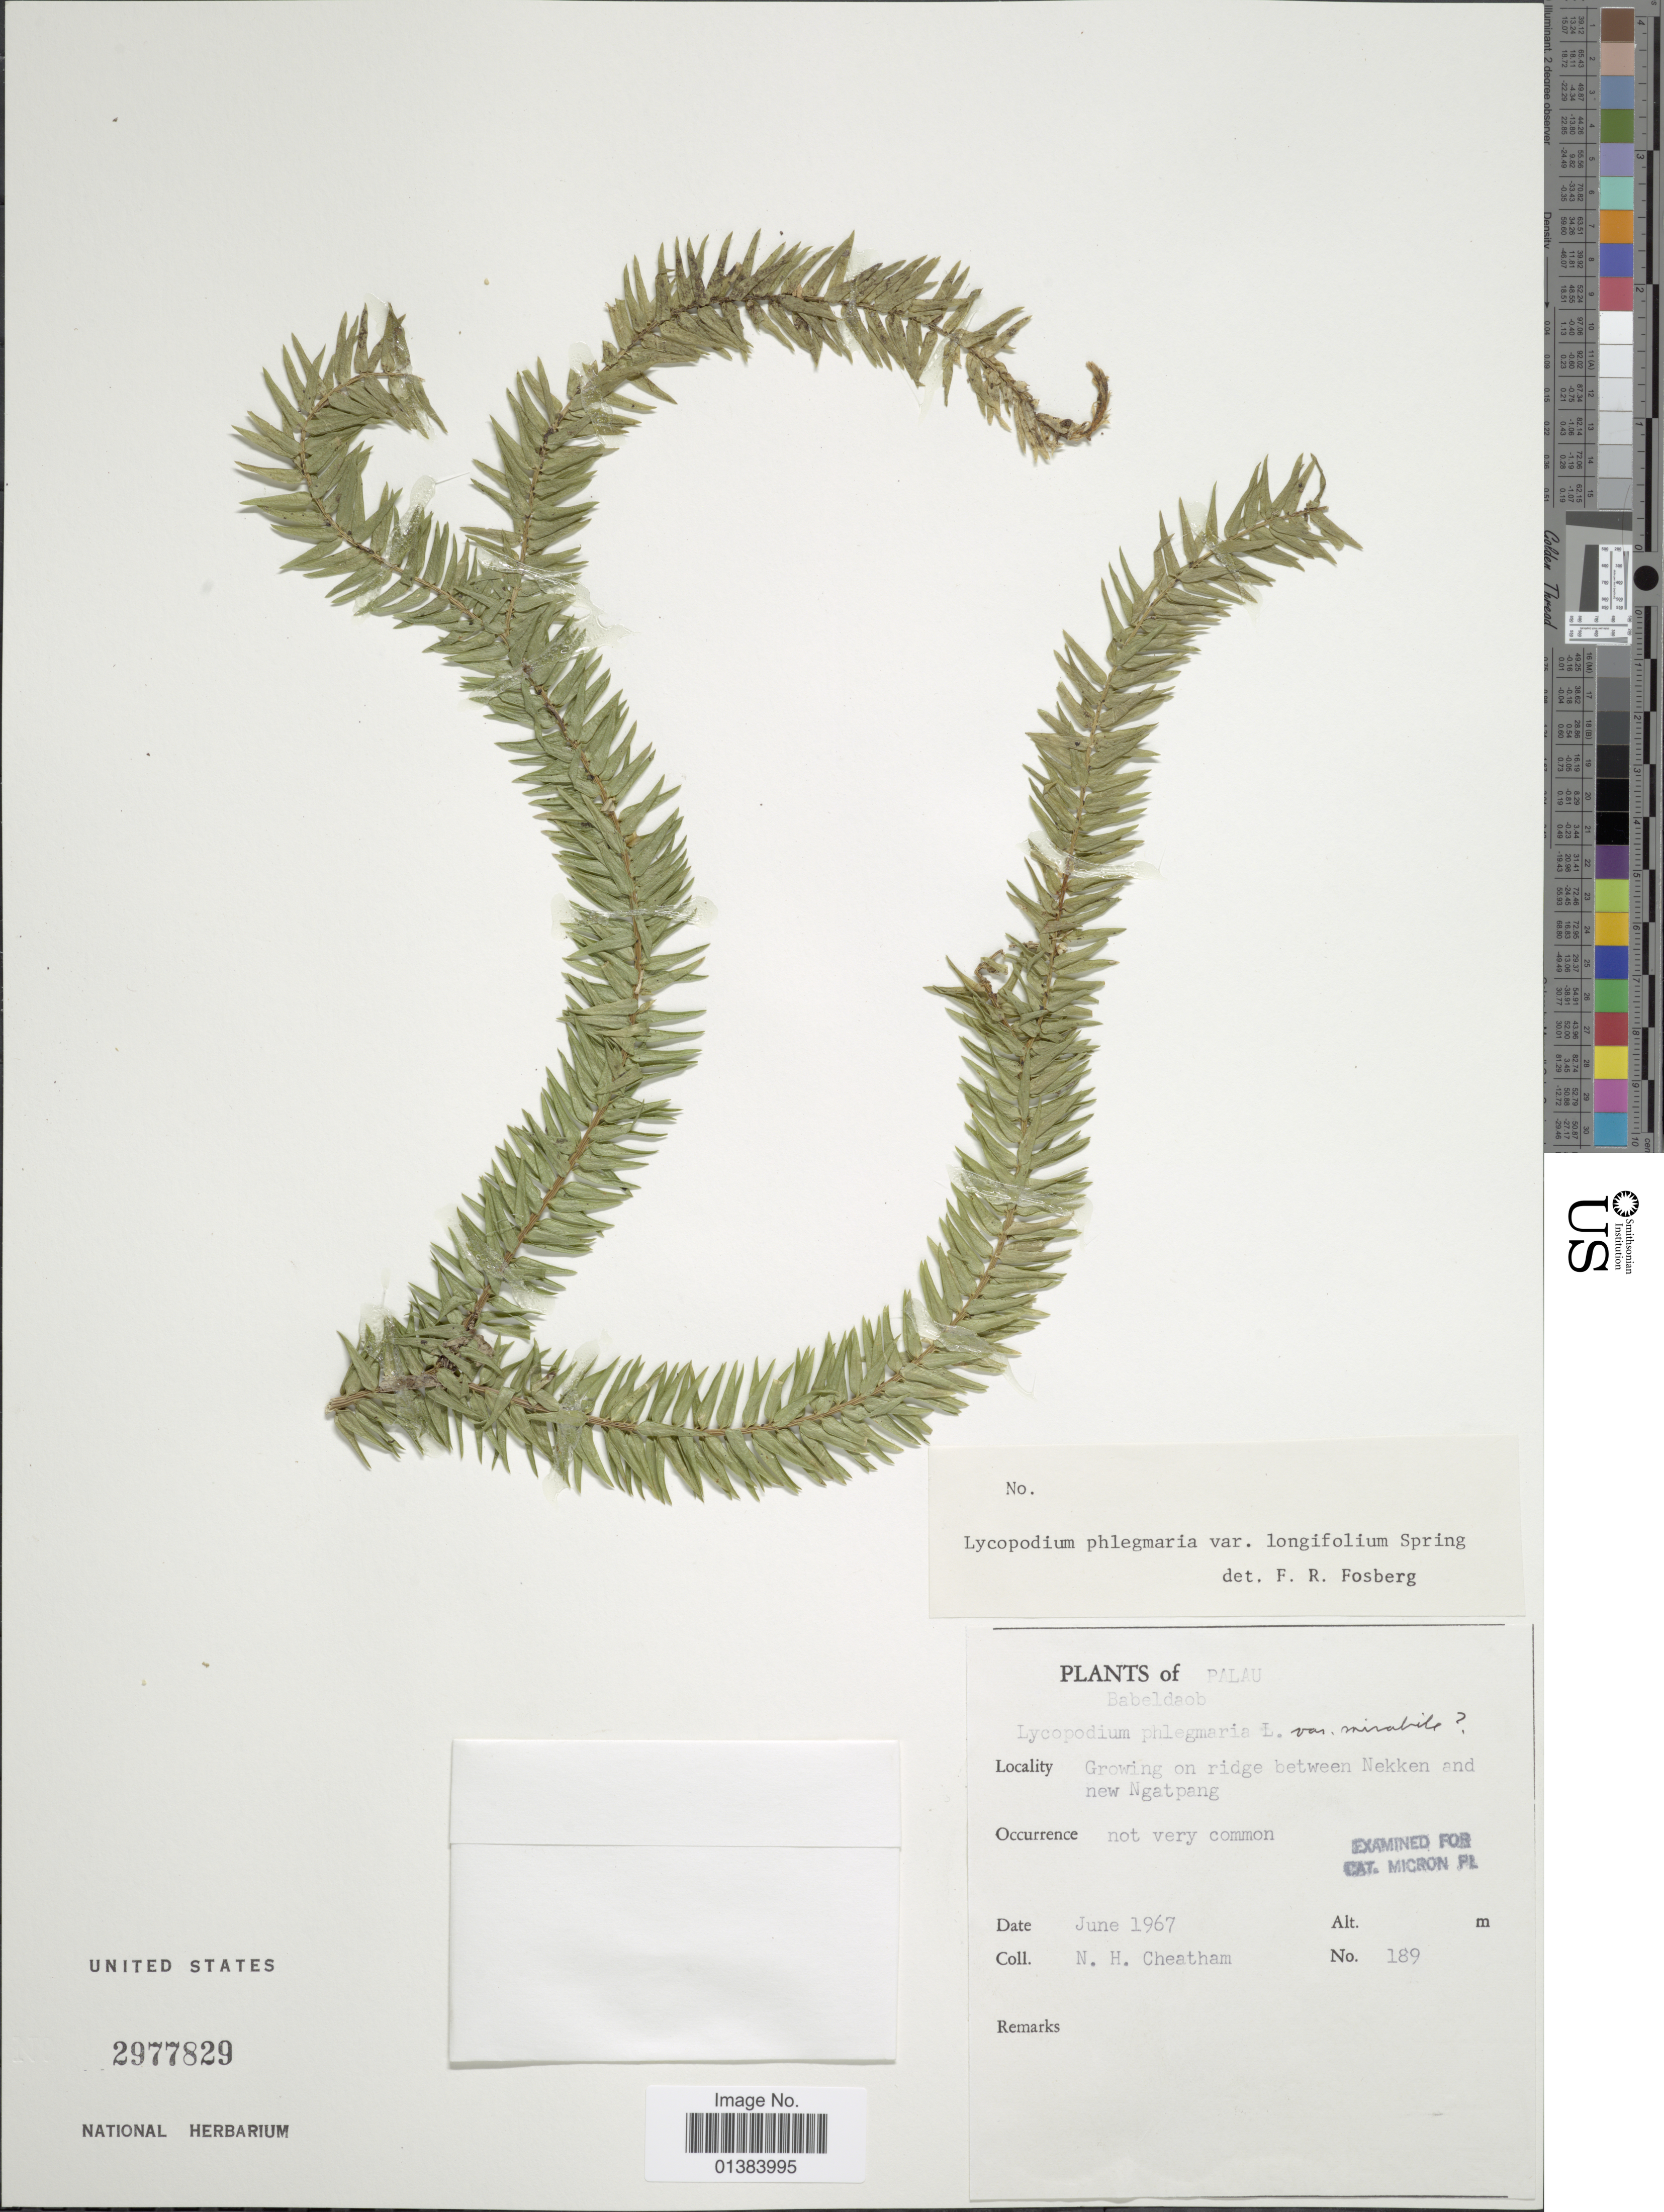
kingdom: Plantae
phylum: Tracheophyta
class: Lycopodiopsida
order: Lycopodiales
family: Lycopodiaceae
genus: Phlegmariurus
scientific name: Phlegmariurus mirabilis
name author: (Willd.) A. R. Field & Testo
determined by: Field, A. R.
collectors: N. H. Cheatham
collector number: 189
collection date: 1967-06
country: Palau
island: Babeldaob [Babelthuap]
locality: Palau, Babeldaob, Growing on ridge between Nekken and new Ngatpang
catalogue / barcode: US 2977829